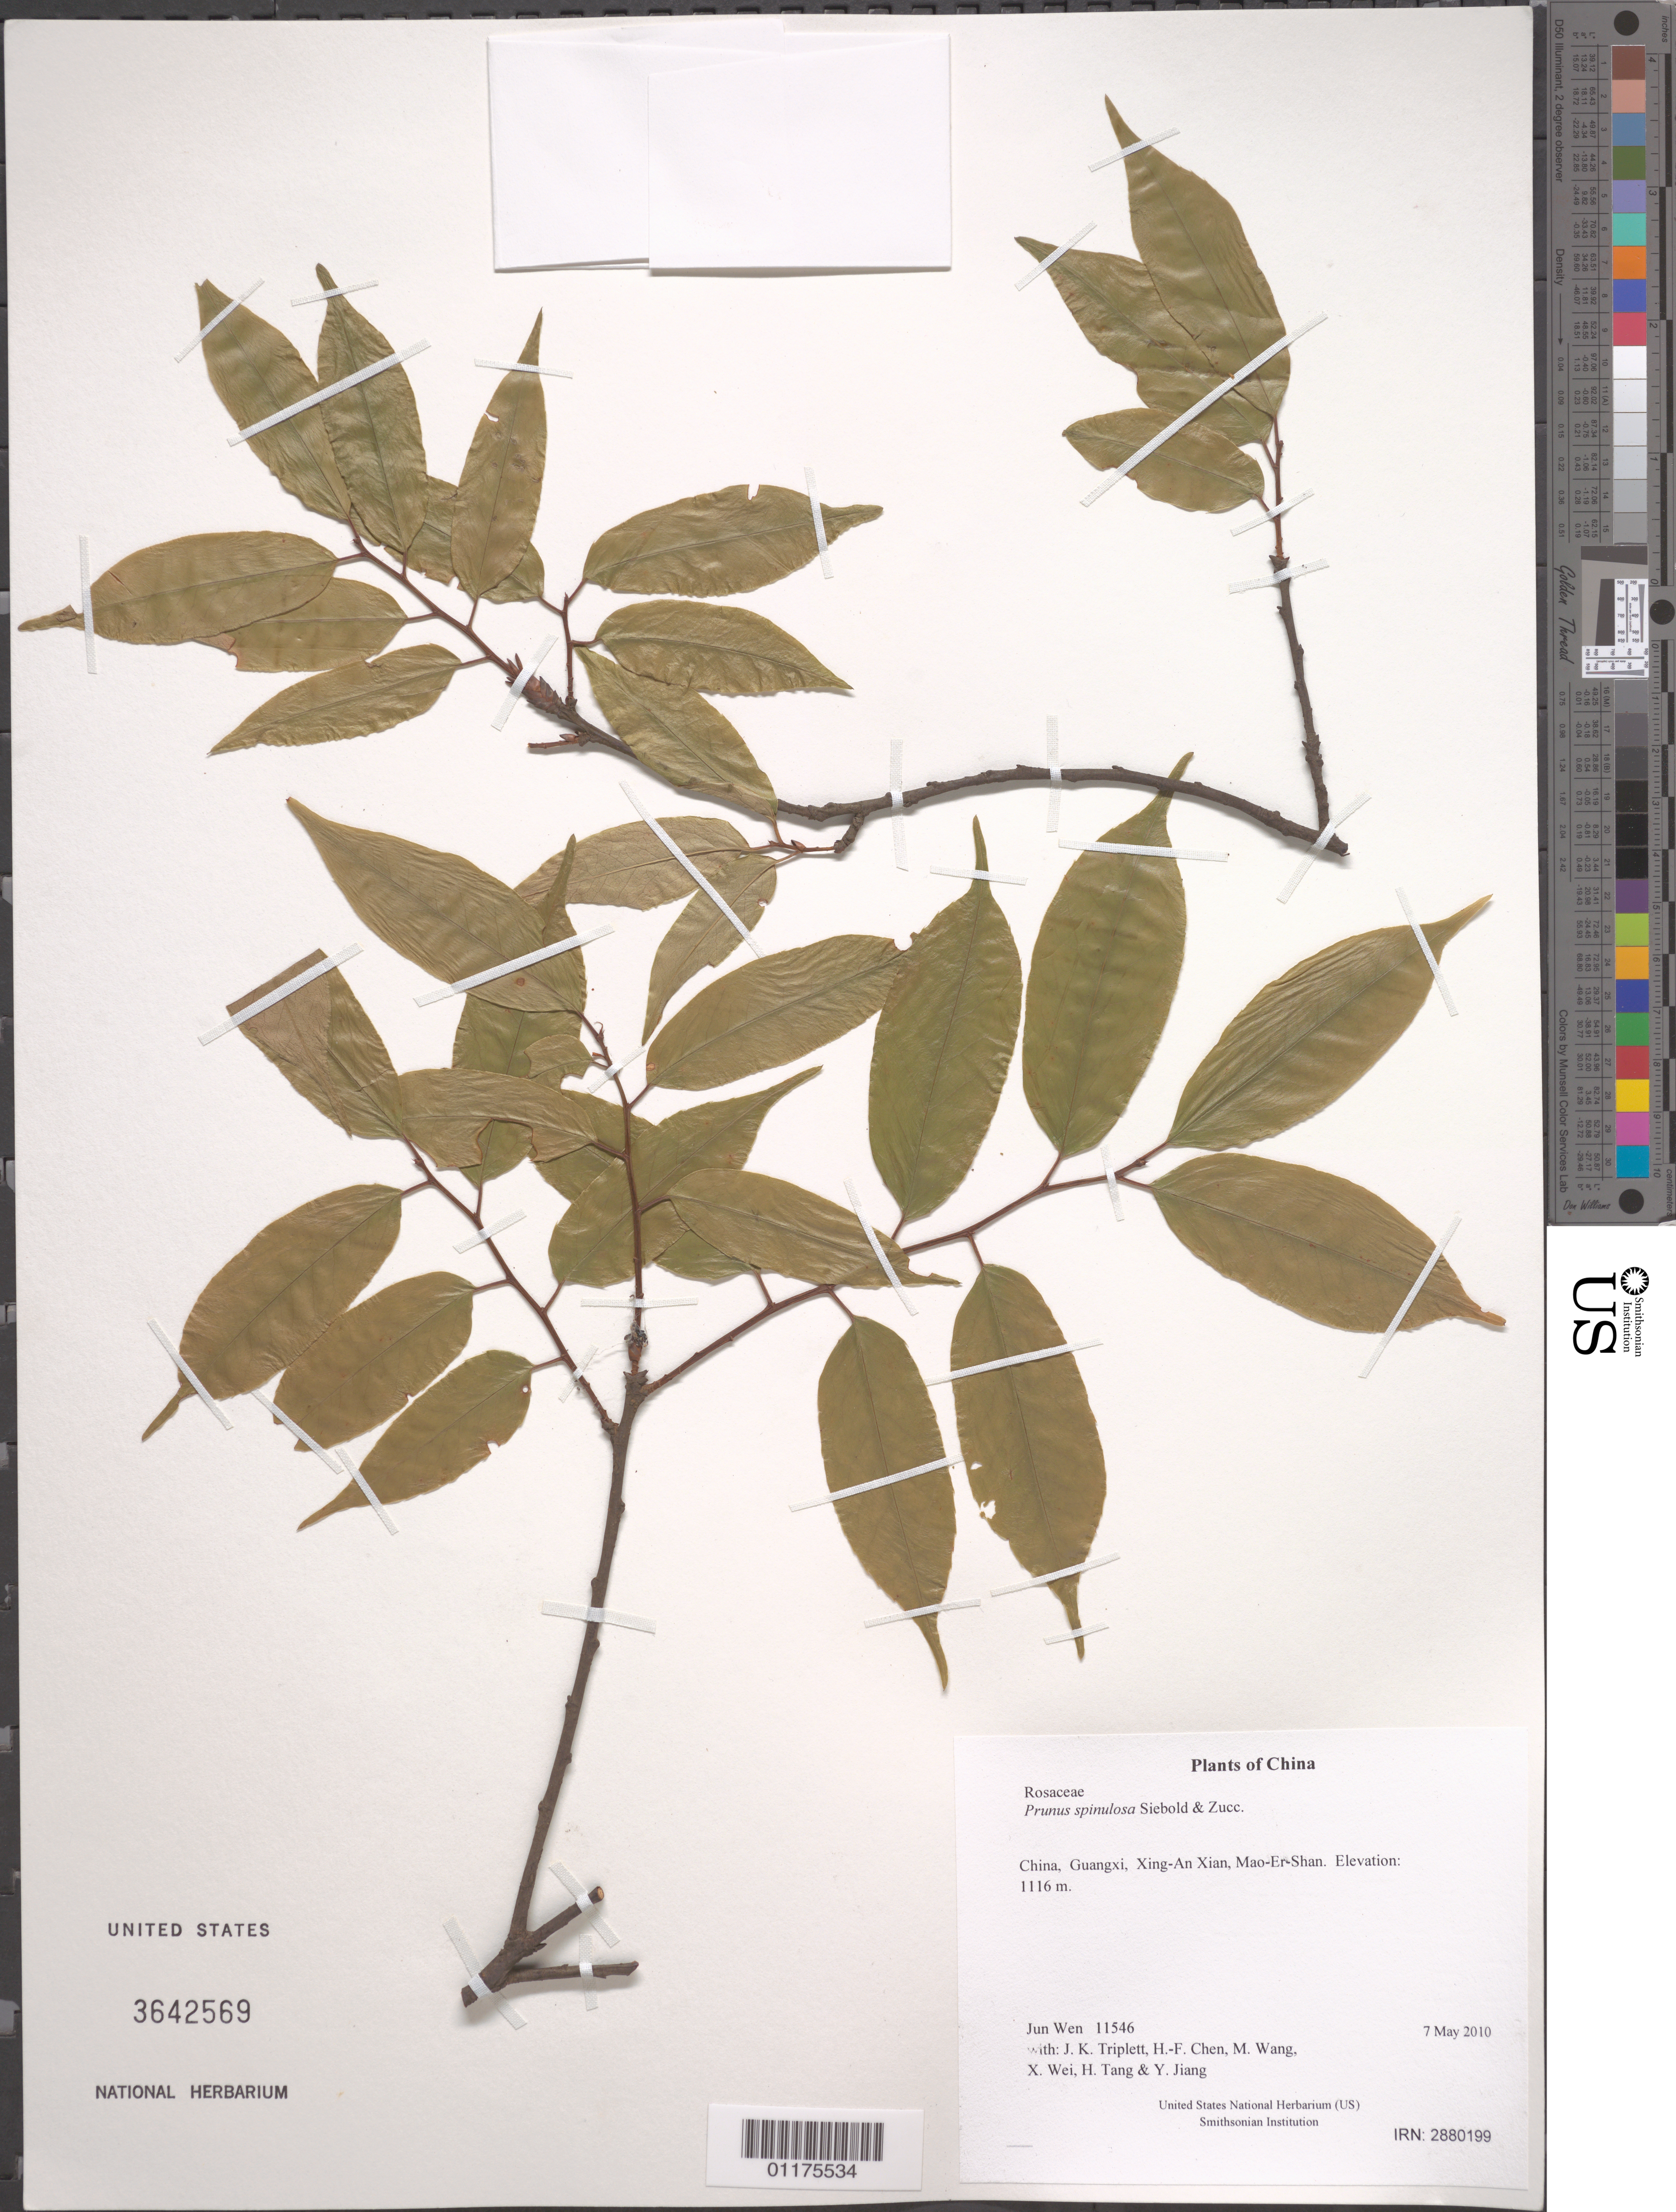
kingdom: Plantae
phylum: Tracheophyta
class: Magnoliopsida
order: Rosales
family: Rosaceae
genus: Prunus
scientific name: Prunus spinulosa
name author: Siebold & Zucc.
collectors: J. Wen, J. K. Triplett, H.-F. Chen, M. Wang, X. Wei, H. Tang & Y. Jiang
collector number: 11546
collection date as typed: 7 May 2010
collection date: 2010-05-07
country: China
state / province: Guangxi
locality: Xing-An Xian, Mao-Er-Shan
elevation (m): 1116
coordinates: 25 52.881 N, 110 29.429 E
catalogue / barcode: US 3642569